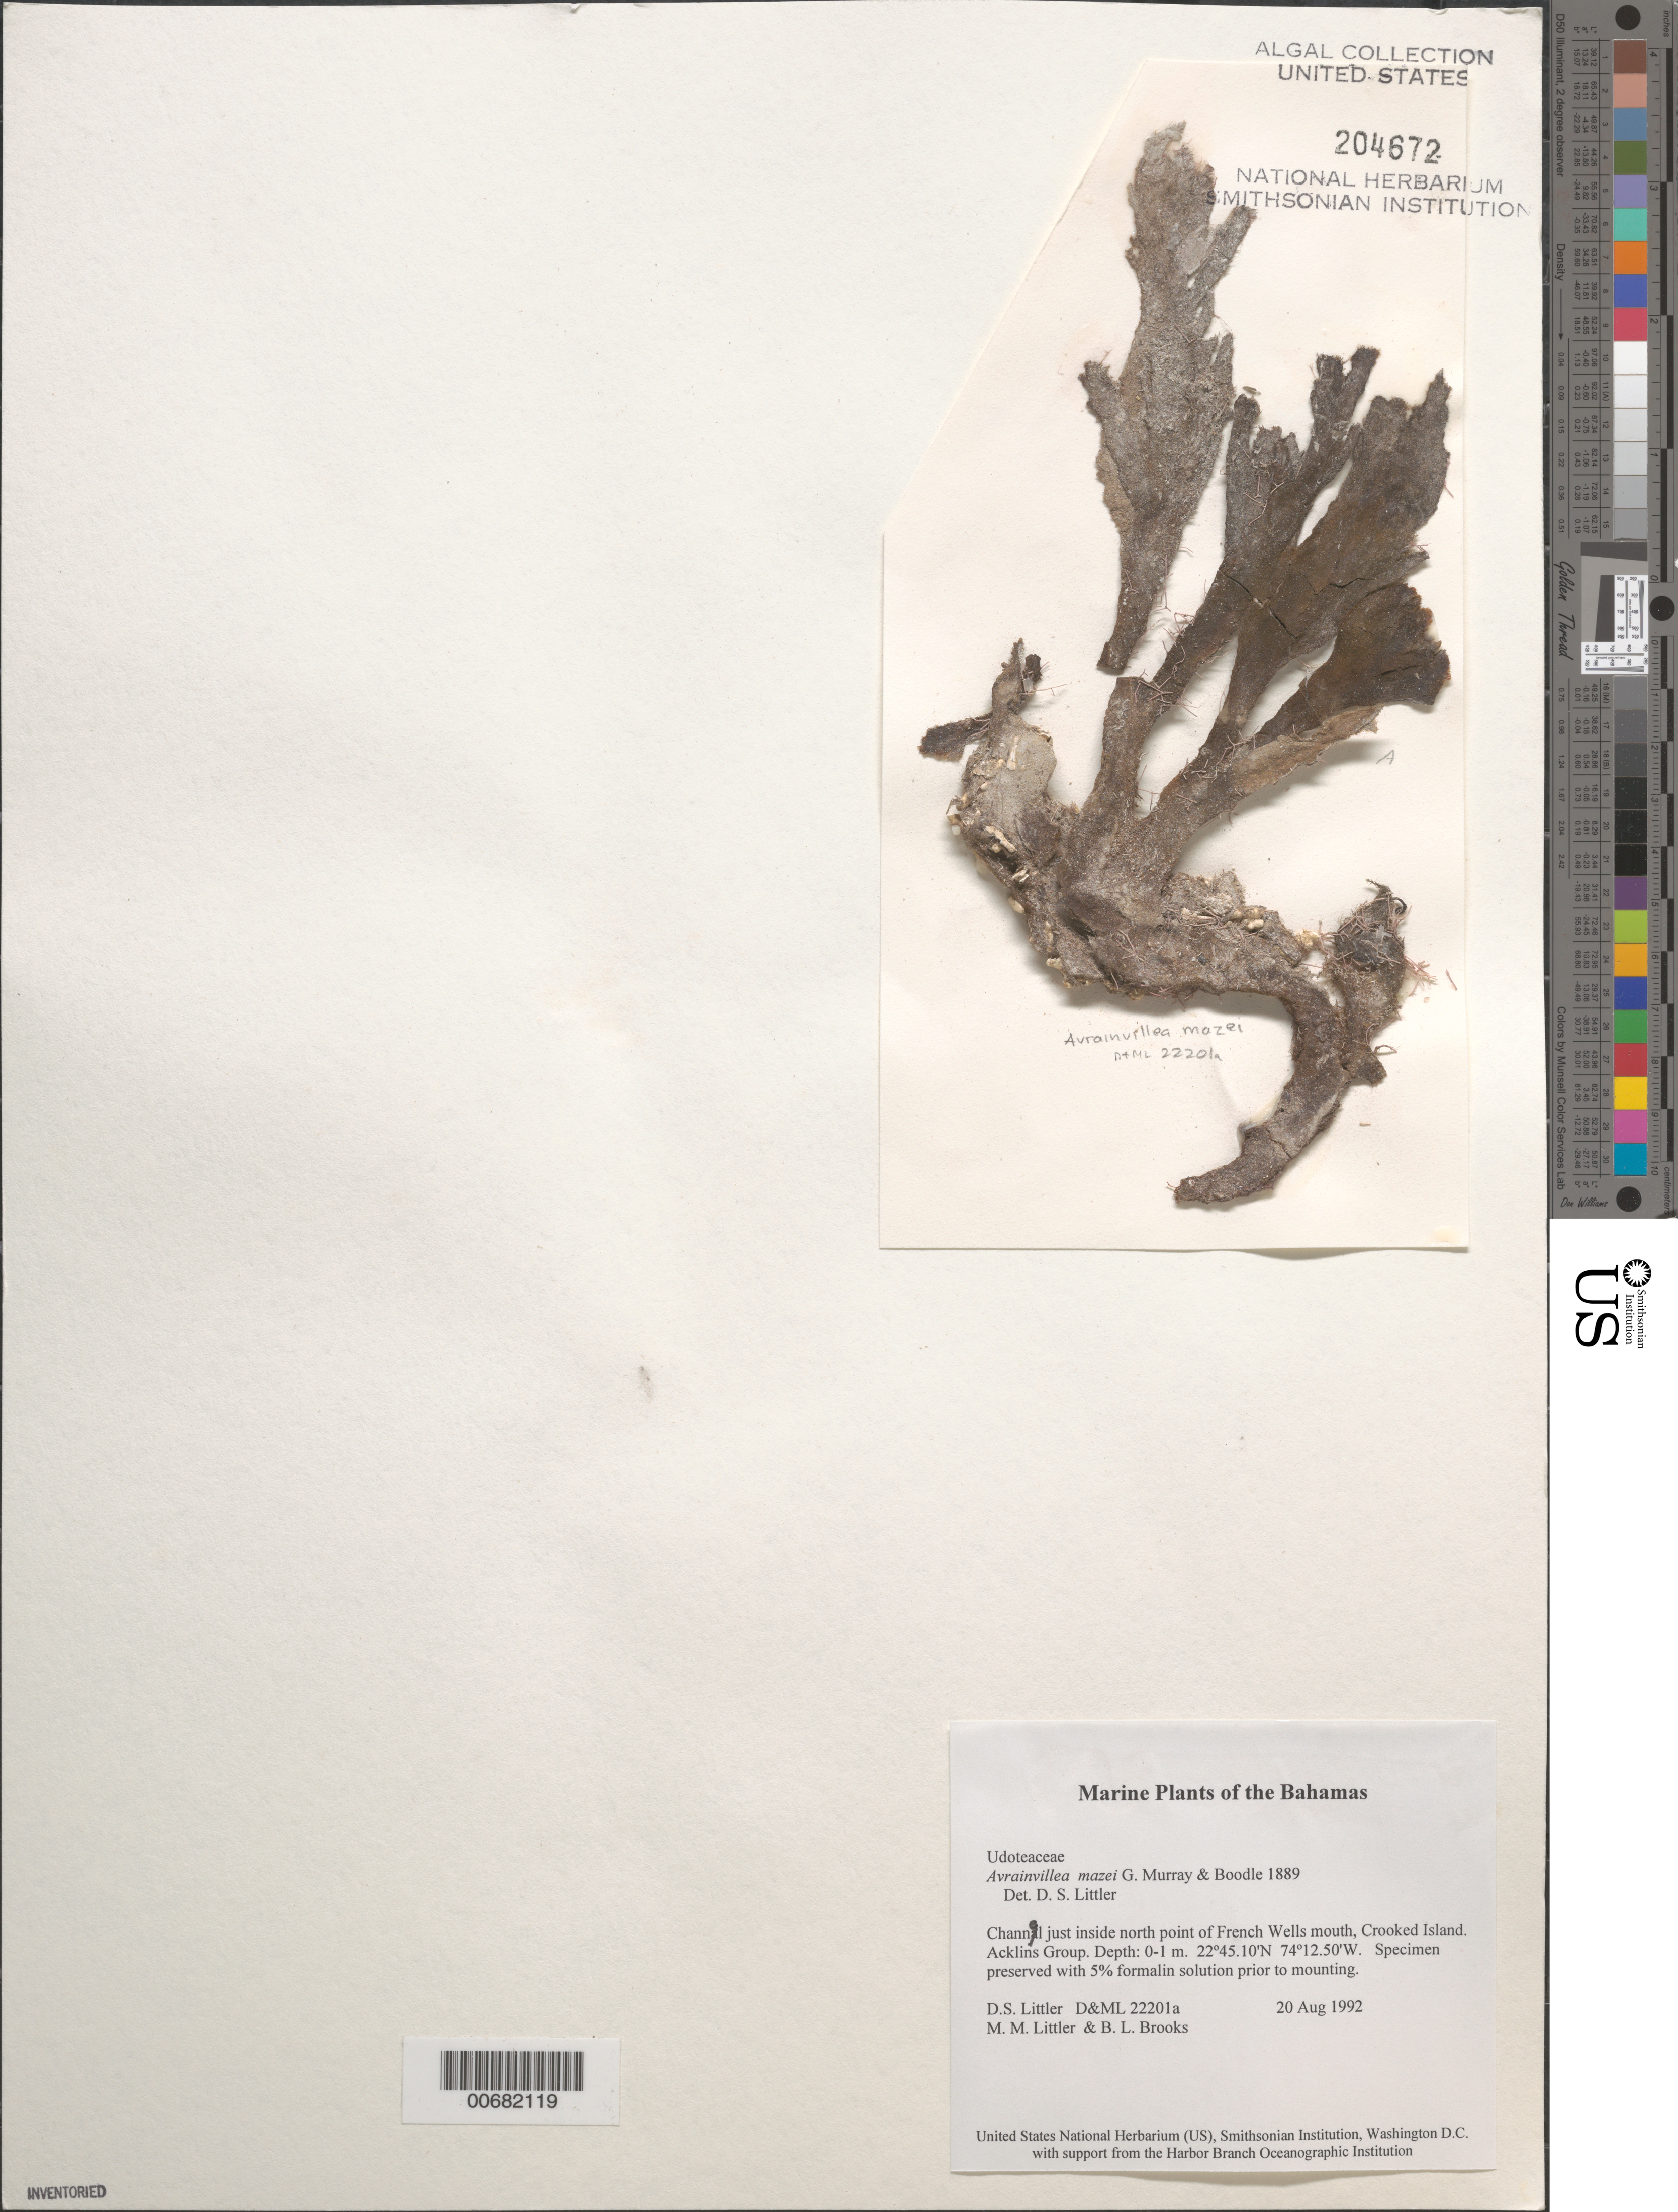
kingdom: Plantae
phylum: Chlorophyta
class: Ulvophyceae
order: Bryopsidales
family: Dichotomosiphonaceae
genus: Avrainvillea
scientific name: Avrainvillea mazei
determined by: Littler, D. S.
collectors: D. S. Littler, M. M. Littler & B. Brooks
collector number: D&ML 22201a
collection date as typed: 20 Aug 1992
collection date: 1992-08-20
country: Bahamas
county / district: Crooked Island District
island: Crooked Island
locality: Channel just inside north point of French Wells mouth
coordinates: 22 45.10' N, 74 12.50' W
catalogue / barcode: US 204672